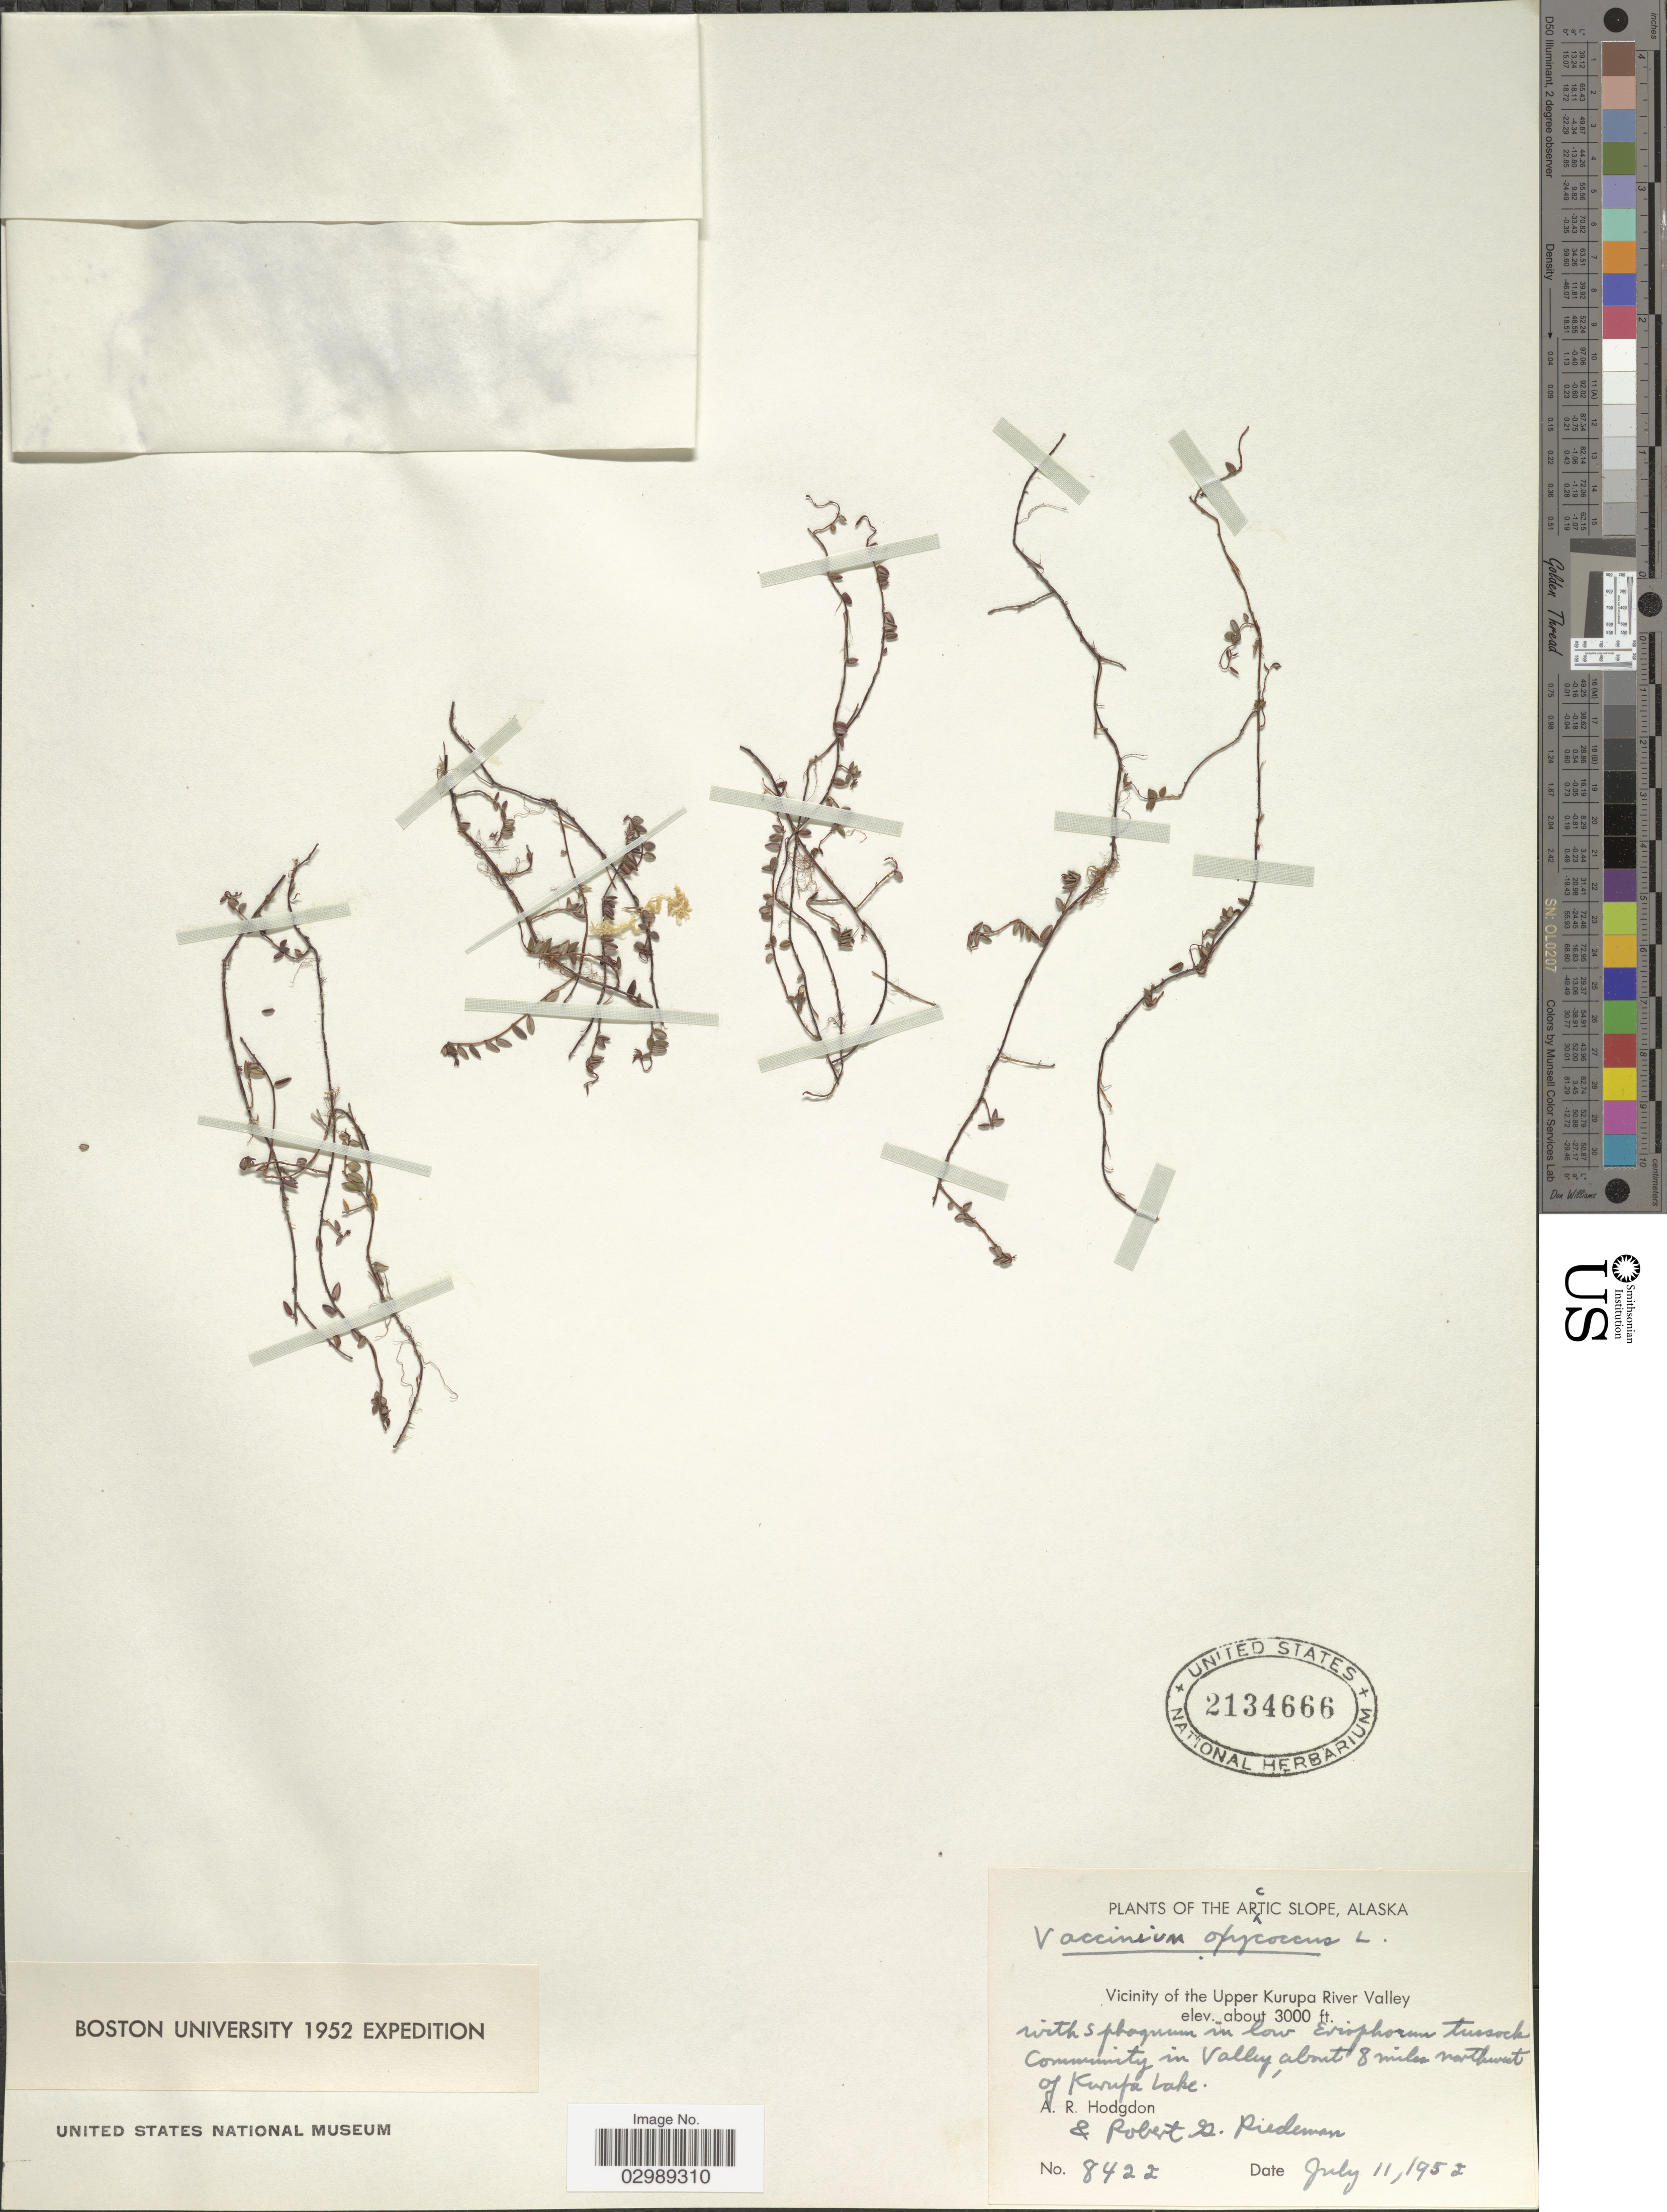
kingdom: Plantae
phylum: Tracheophyta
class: Magnoliopsida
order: Ericales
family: Ericaceae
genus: Vaccinium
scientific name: Vaccinium oxycoccos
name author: L.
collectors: A. R. Hodgdon & R. Piedeman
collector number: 8422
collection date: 1952-07-11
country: United States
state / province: Alaska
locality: Arctic Slope, Vicinity of the Upper Kurupa River Valley, Community in Valley, about 8 miles northwest of Kurufa Lake.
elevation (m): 914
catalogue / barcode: US 2134666